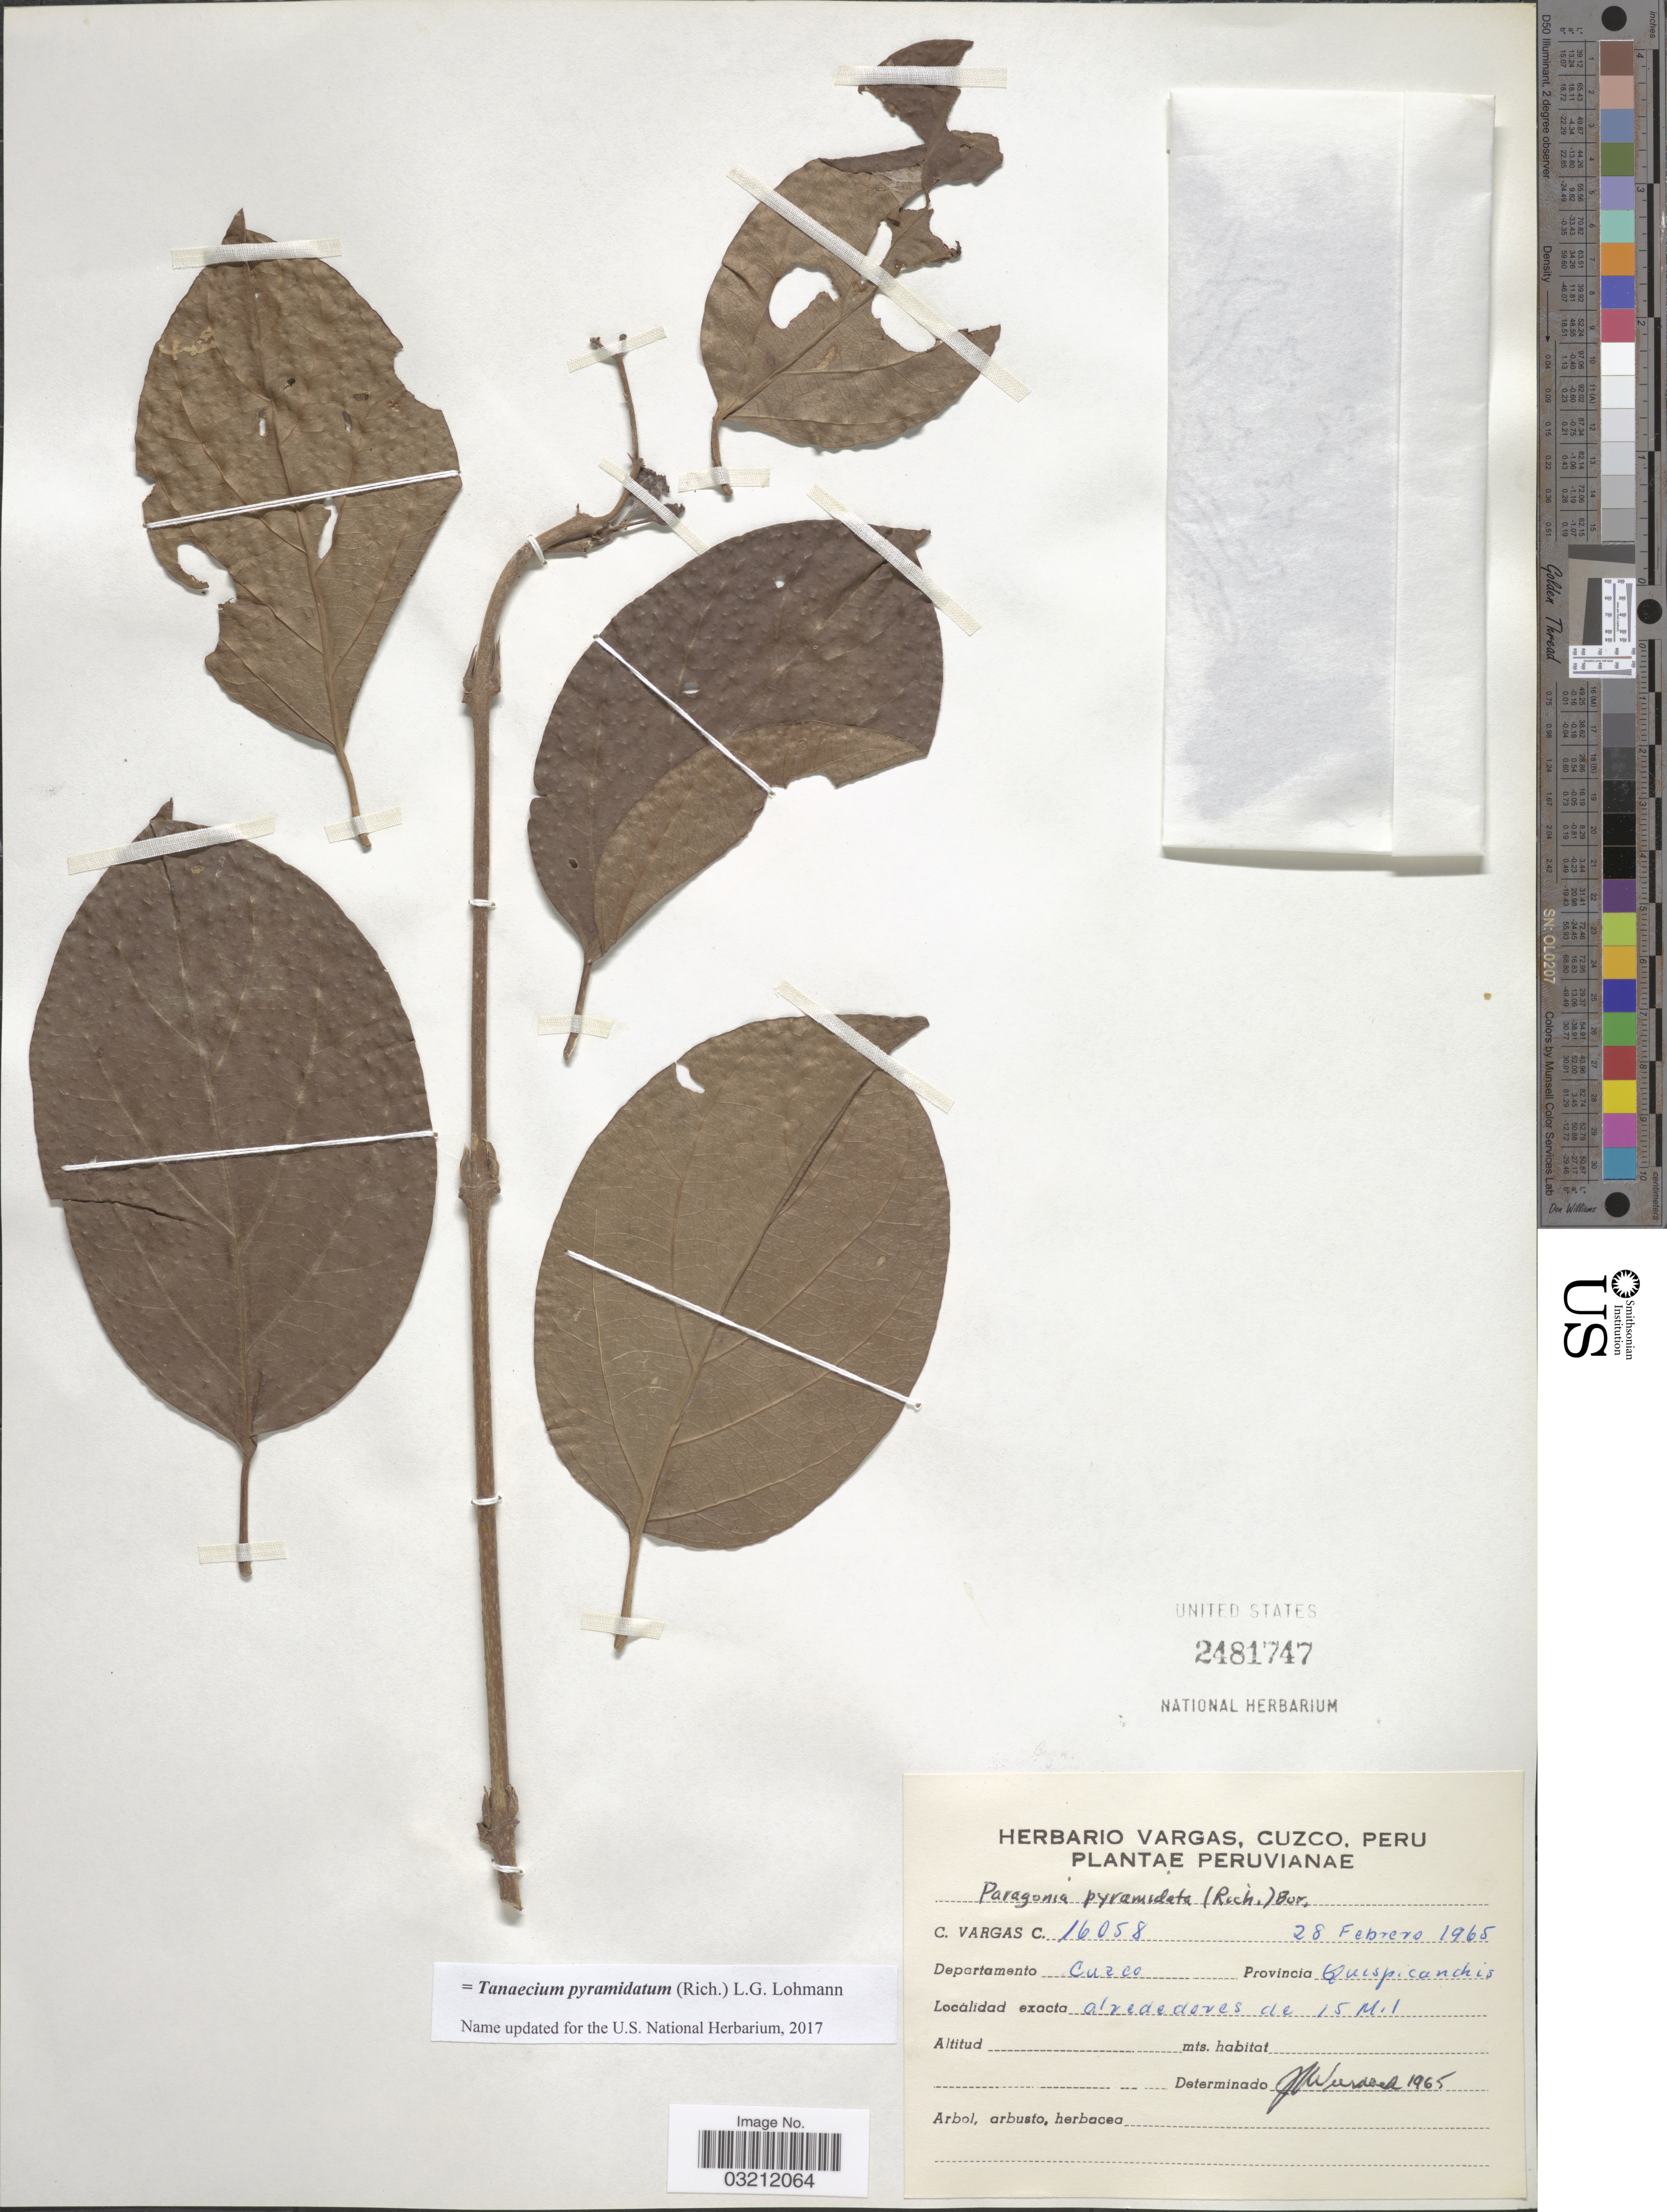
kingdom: Plantae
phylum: Tracheophyta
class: Magnoliopsida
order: Lamiales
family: Bignoniaceae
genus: Tanaecium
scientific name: Tanaecium pyramidatum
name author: (Rich.) L.G. Lohmann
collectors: C. Vargas Calderón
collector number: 16058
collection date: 1965-02-28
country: Peru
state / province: Cusco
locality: Departamento Cuzco. Provincia Quispicanchis. Alrededores de 15 Mil.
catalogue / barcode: US 2481747